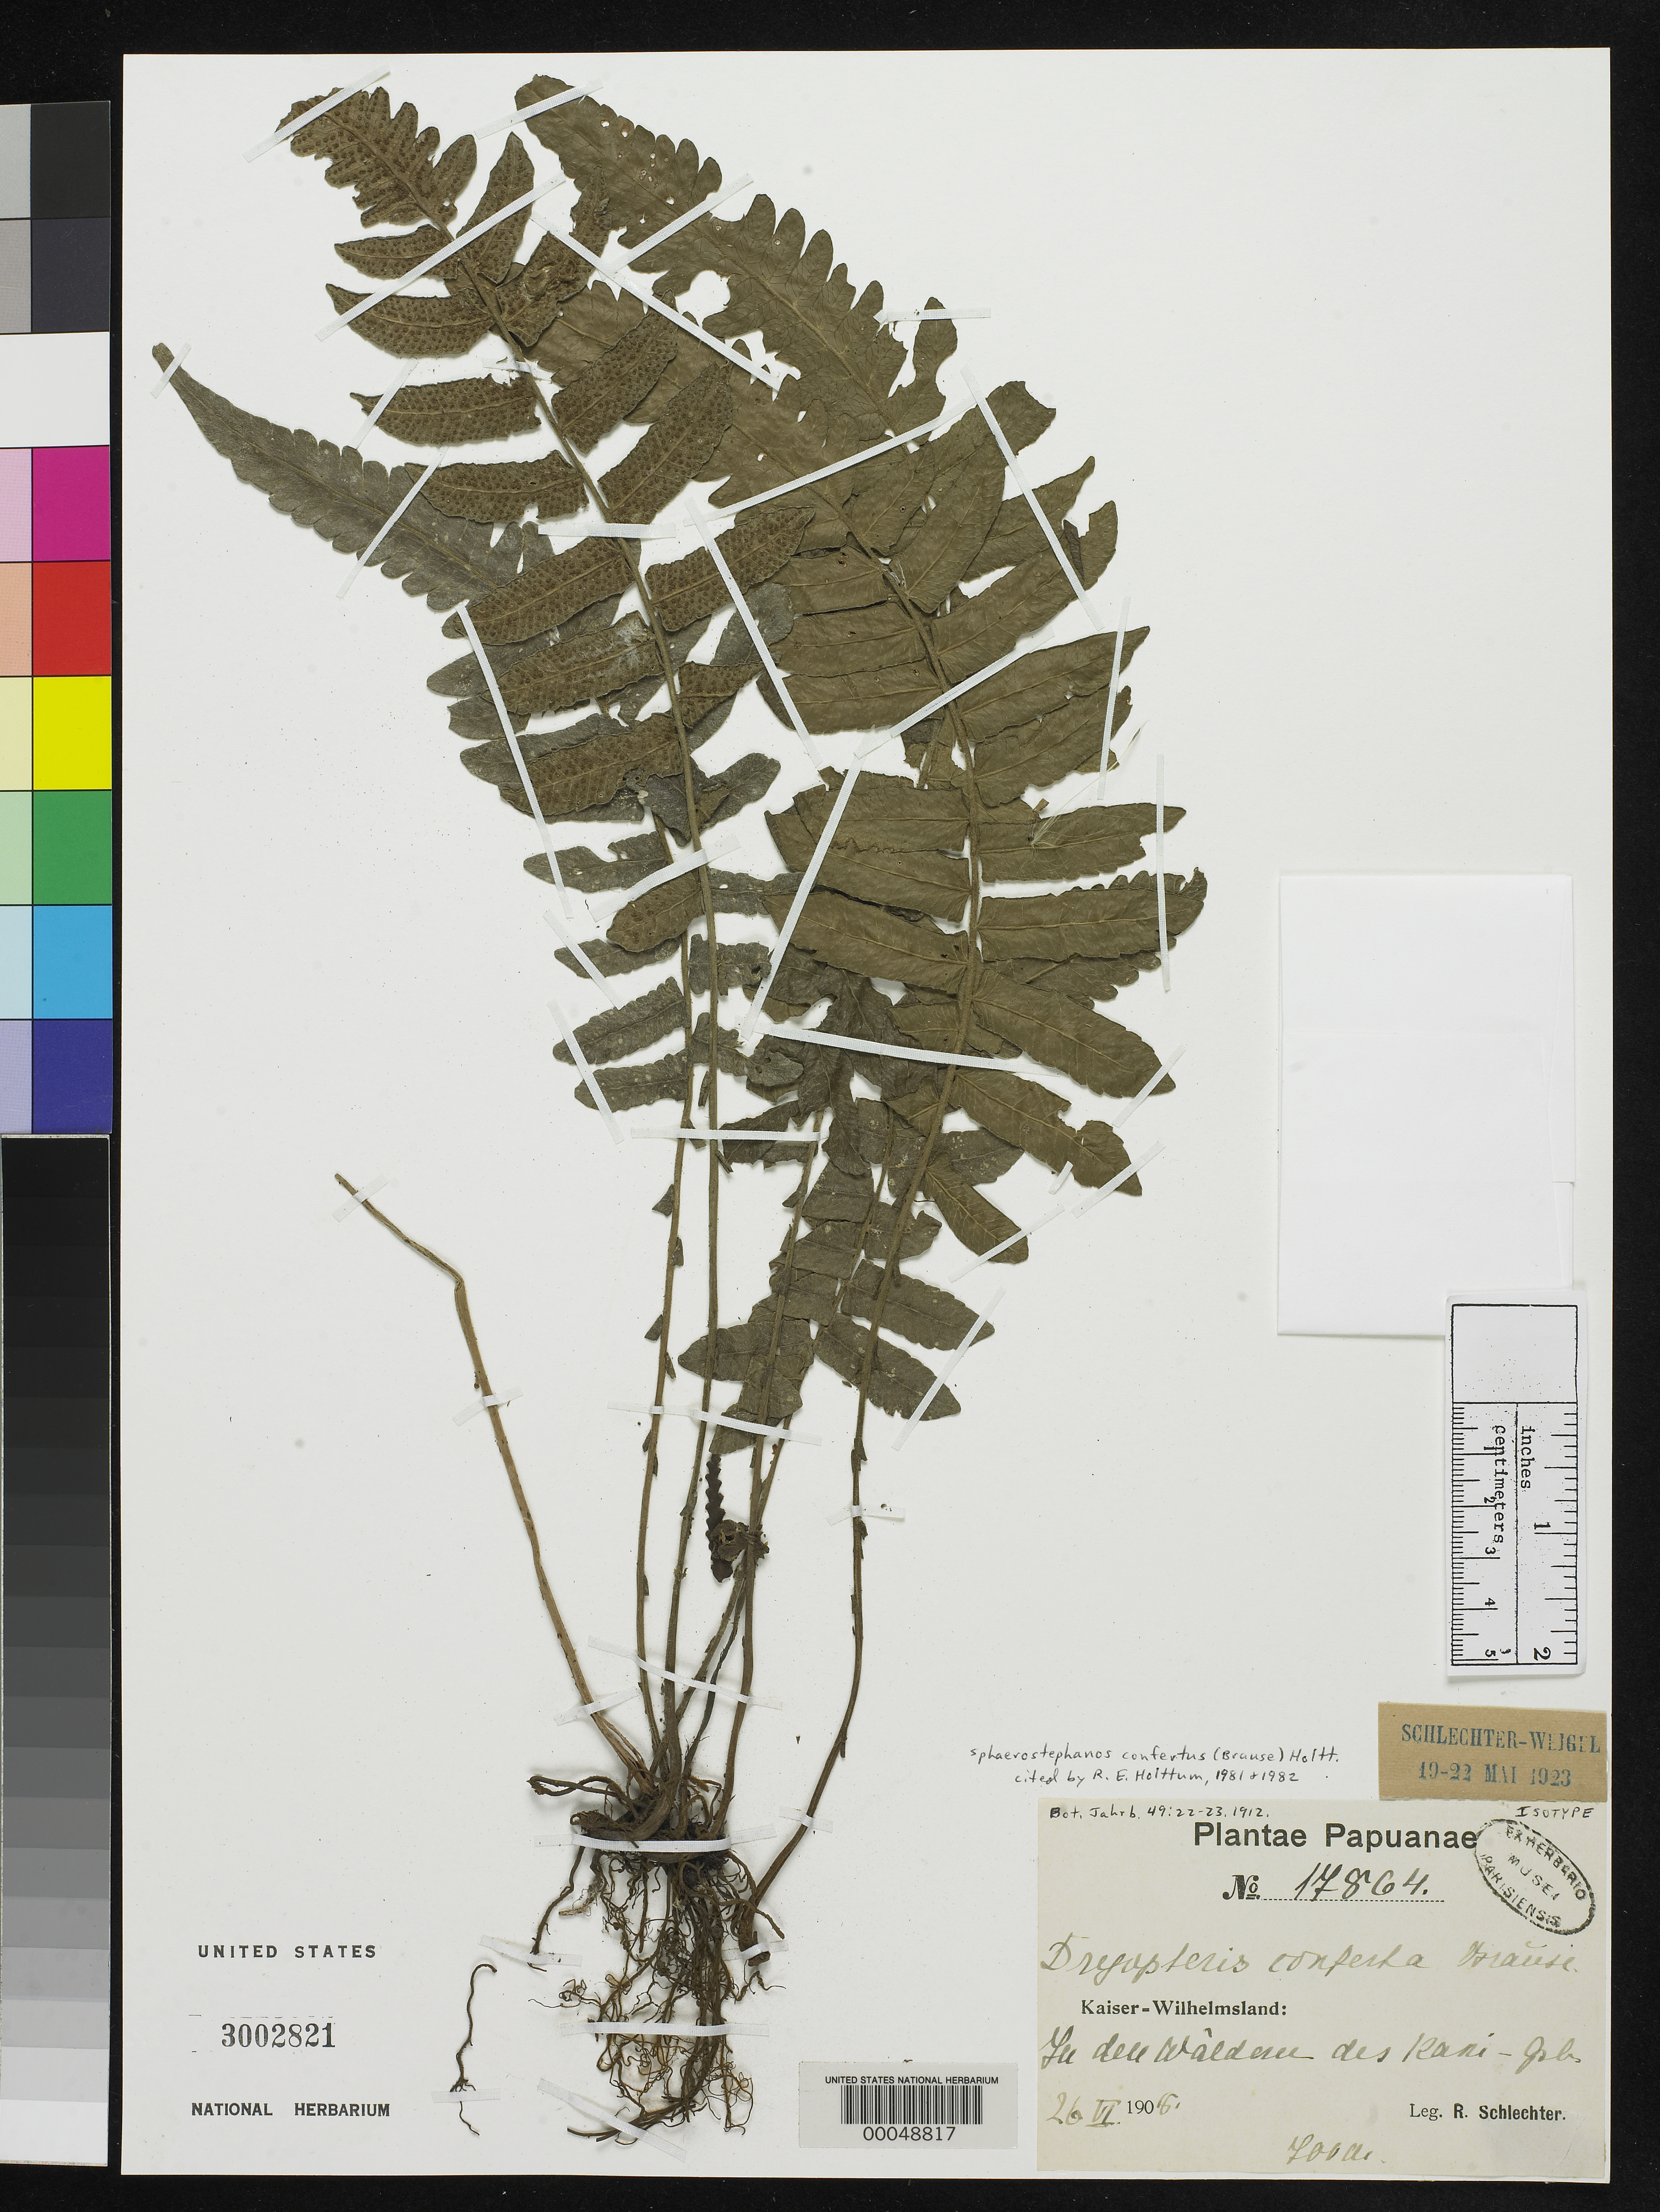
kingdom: Plantae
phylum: Tracheophyta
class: Polypodiopsida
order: Polypodiales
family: Dryopteridaceae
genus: Dryopteris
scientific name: Dryopteris conferta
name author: Brause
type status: Isotype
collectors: F. R. R. Schlechter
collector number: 17864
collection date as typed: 26 Jun 1908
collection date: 1908-06-26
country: Papua New Guinea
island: New Guinea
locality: Kaiser-Wilhelmsland, Kani-Gebirges.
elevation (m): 700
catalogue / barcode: US 3002821